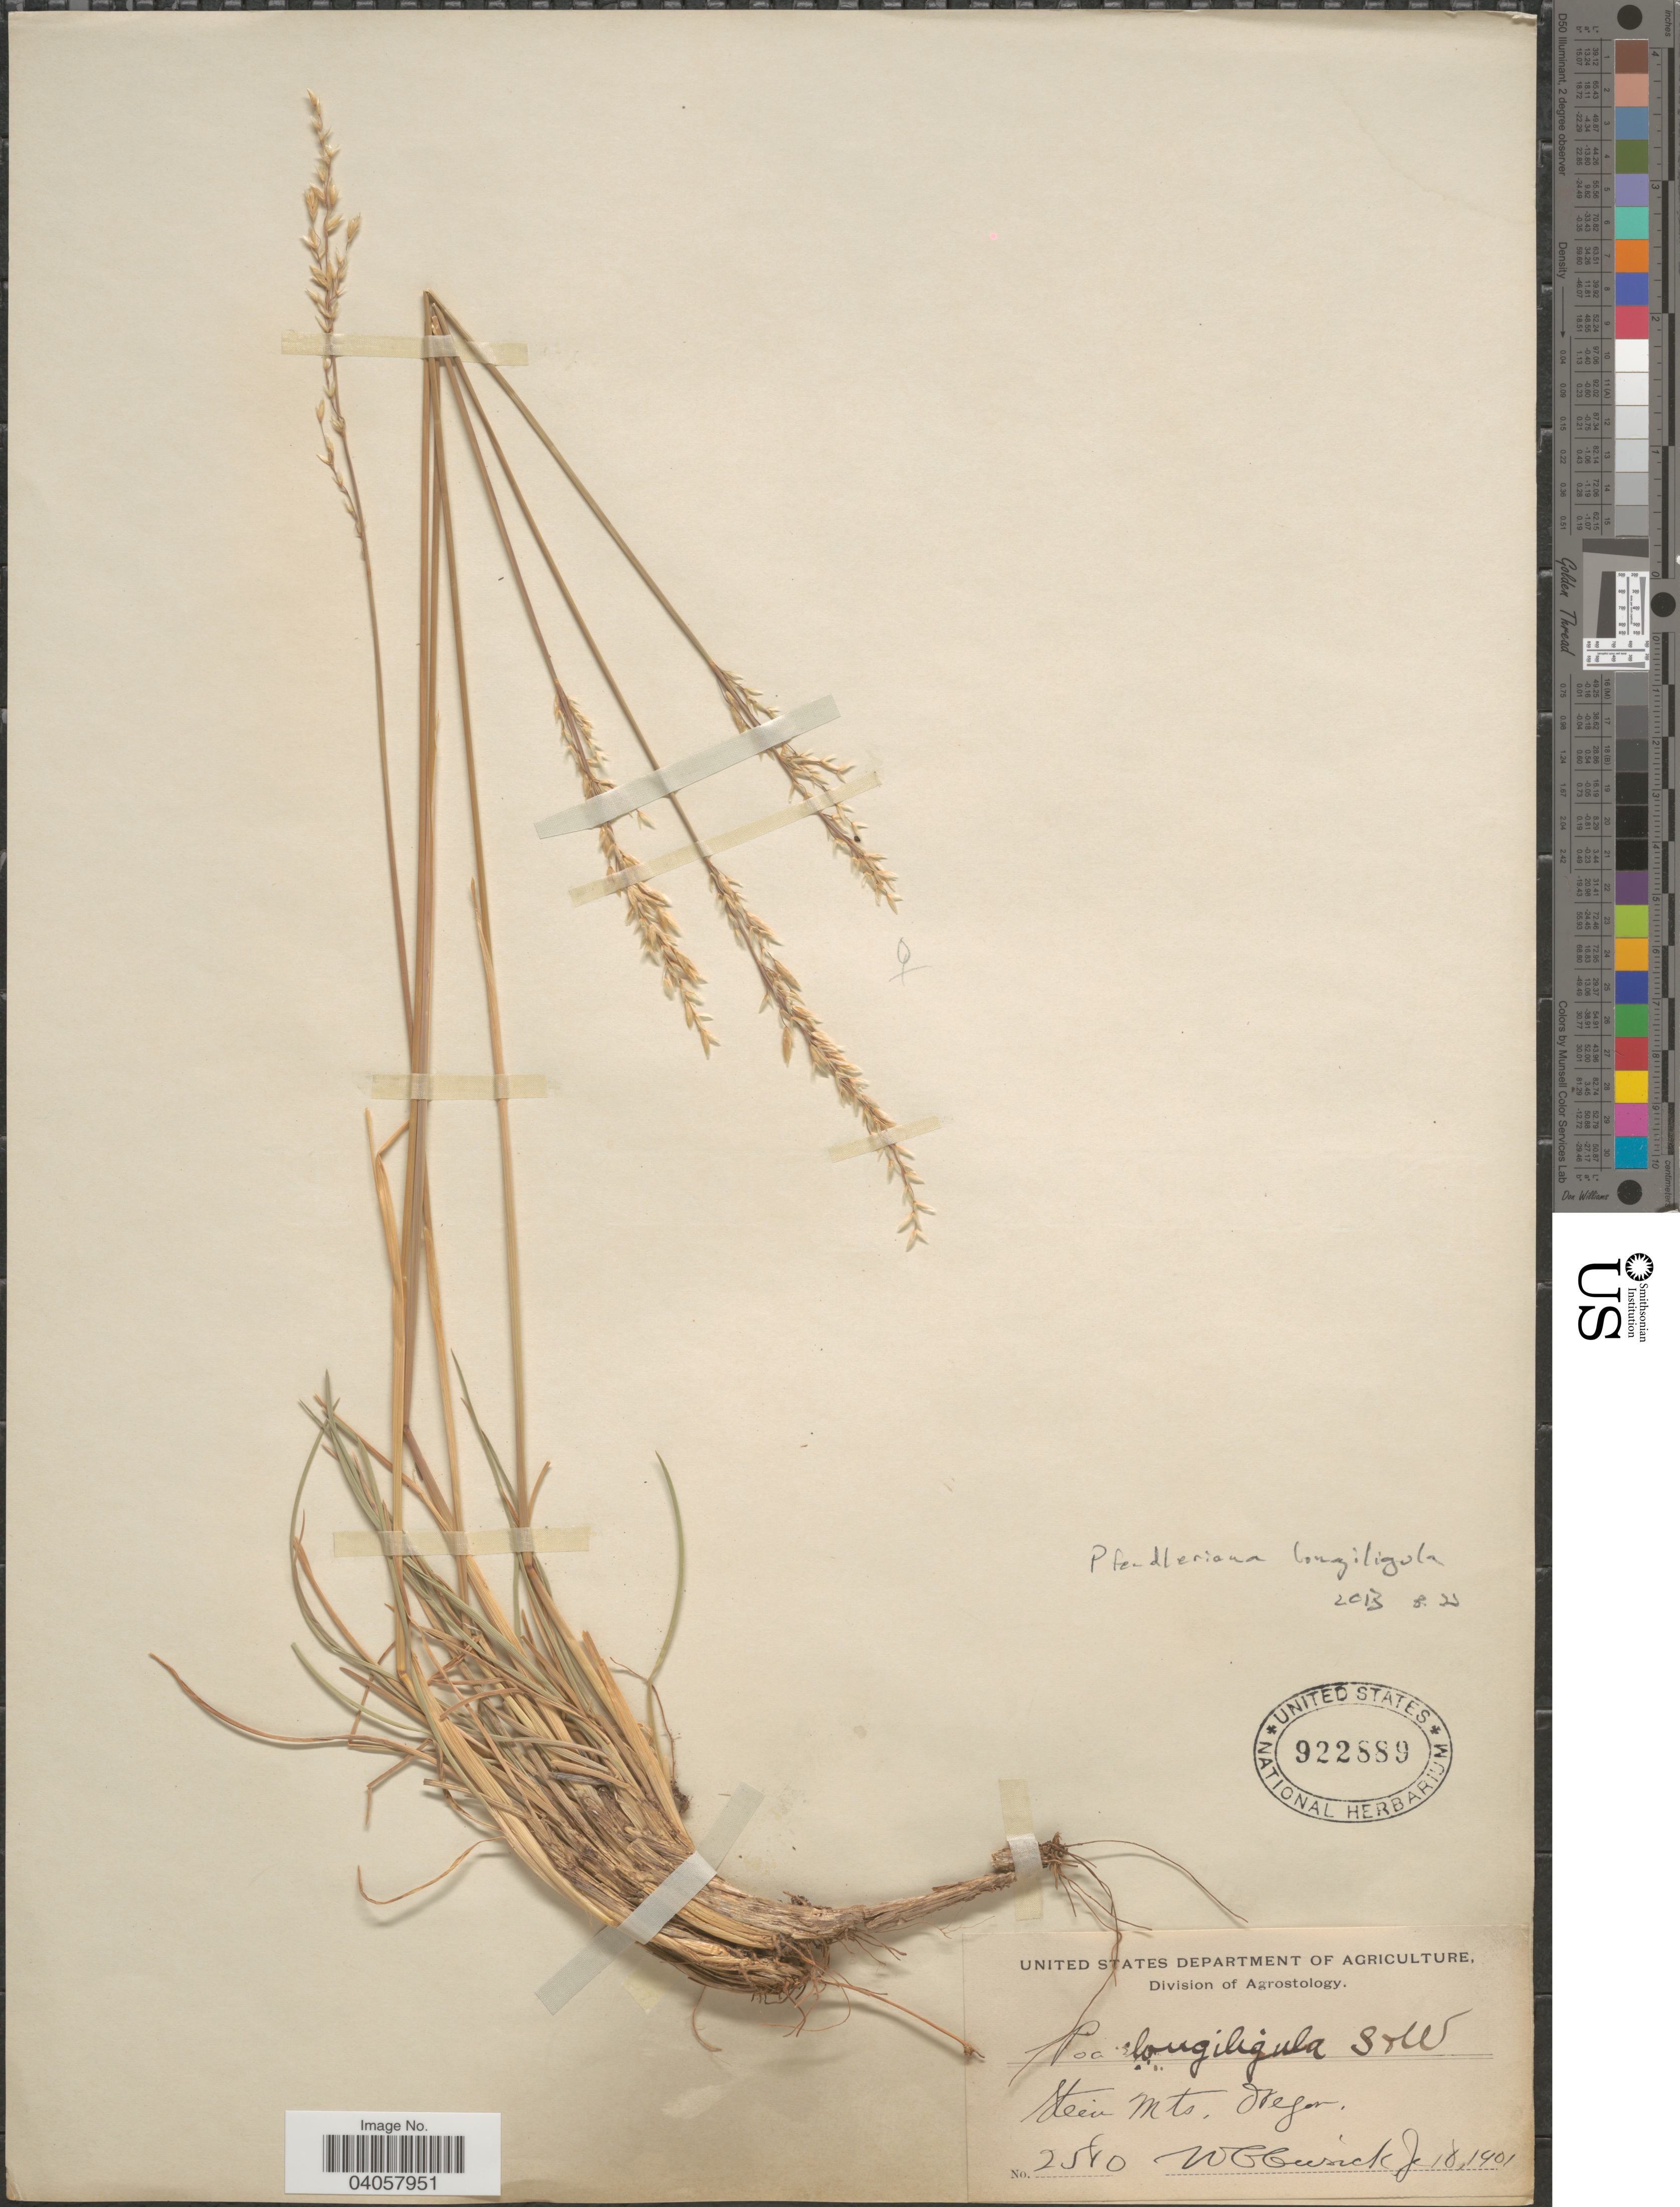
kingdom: Plantae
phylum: Tracheophyta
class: Liliopsida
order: Poales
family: Poaceae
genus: Poa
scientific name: Poa fendleriana subsp. longiligula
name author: (Scribn. & T.A. Williams) Soreng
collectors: W. C. Cusick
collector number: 2580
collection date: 1901-06-18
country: United States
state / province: Oregon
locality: Steen Mts.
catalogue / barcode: US 922889